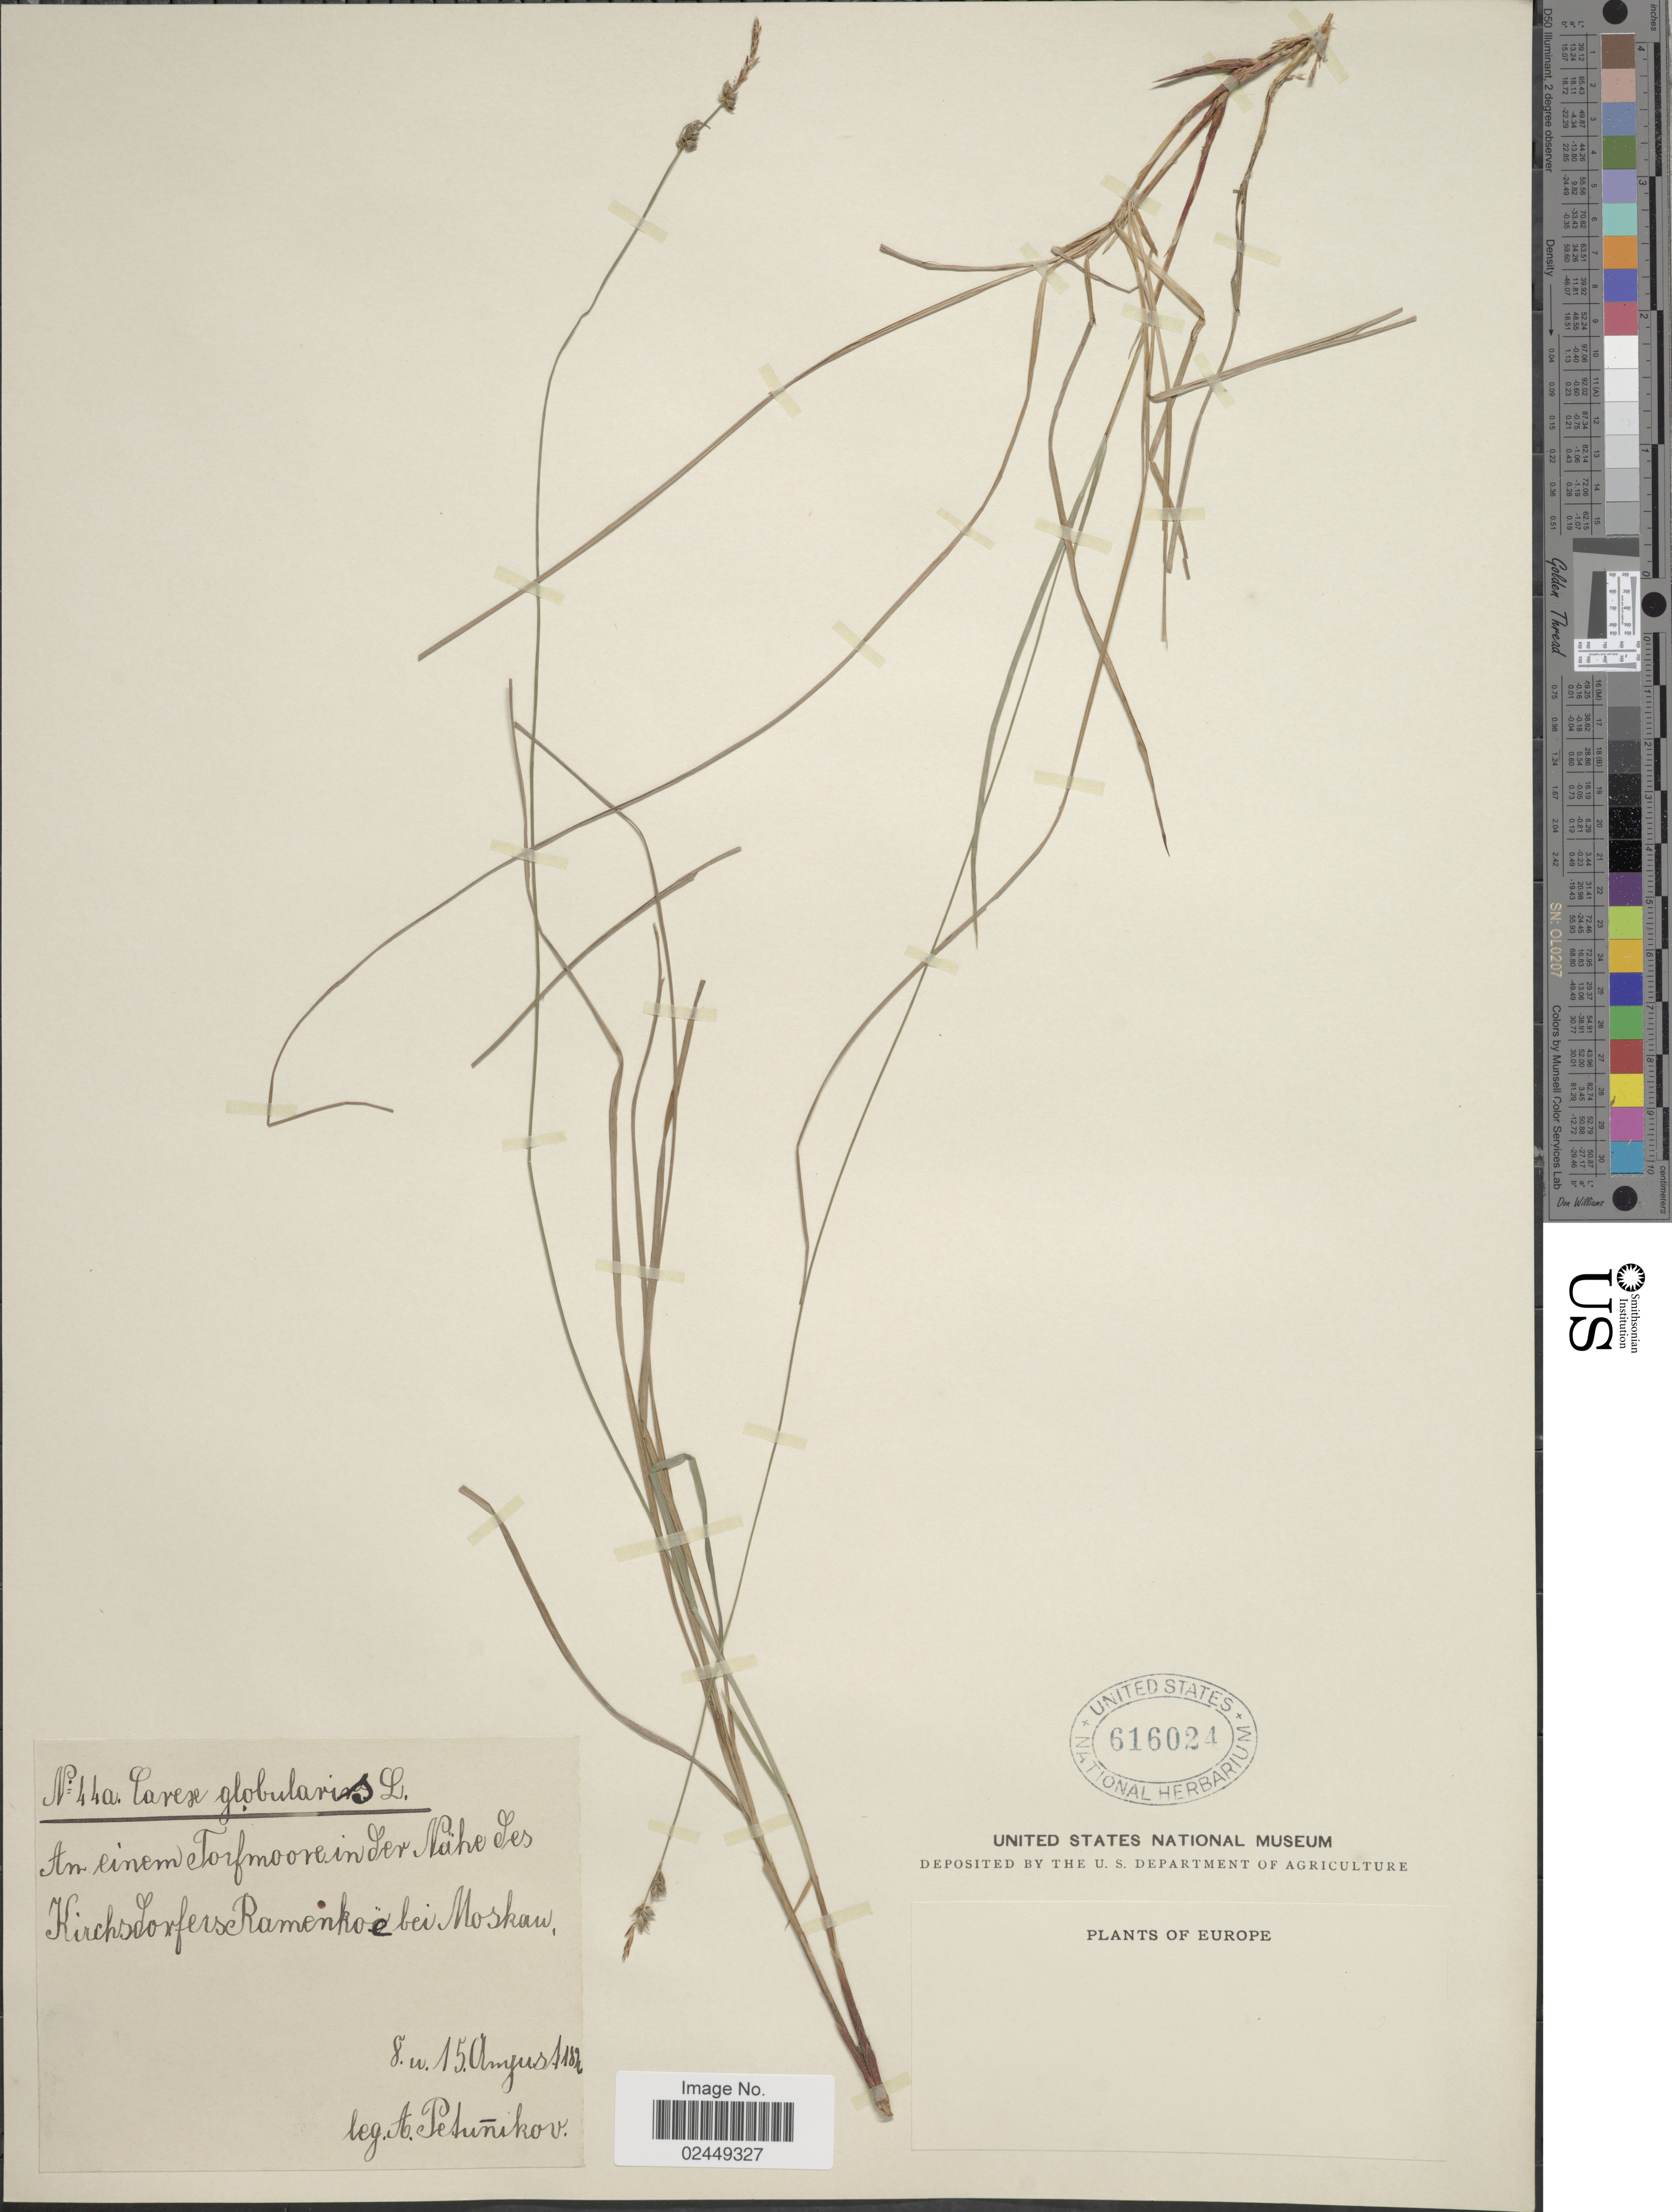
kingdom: Plantae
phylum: Tracheophyta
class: Liliopsida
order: Poales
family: Cyperaceae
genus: Carex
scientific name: Carex globularis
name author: L.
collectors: A. Petunnikov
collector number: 44a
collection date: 1882-08-08/1882-08-15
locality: An einem Torfmoore in der Nahe des Kirchsorfers Ramenkoe bei Moskau, Europe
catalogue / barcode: US 616024